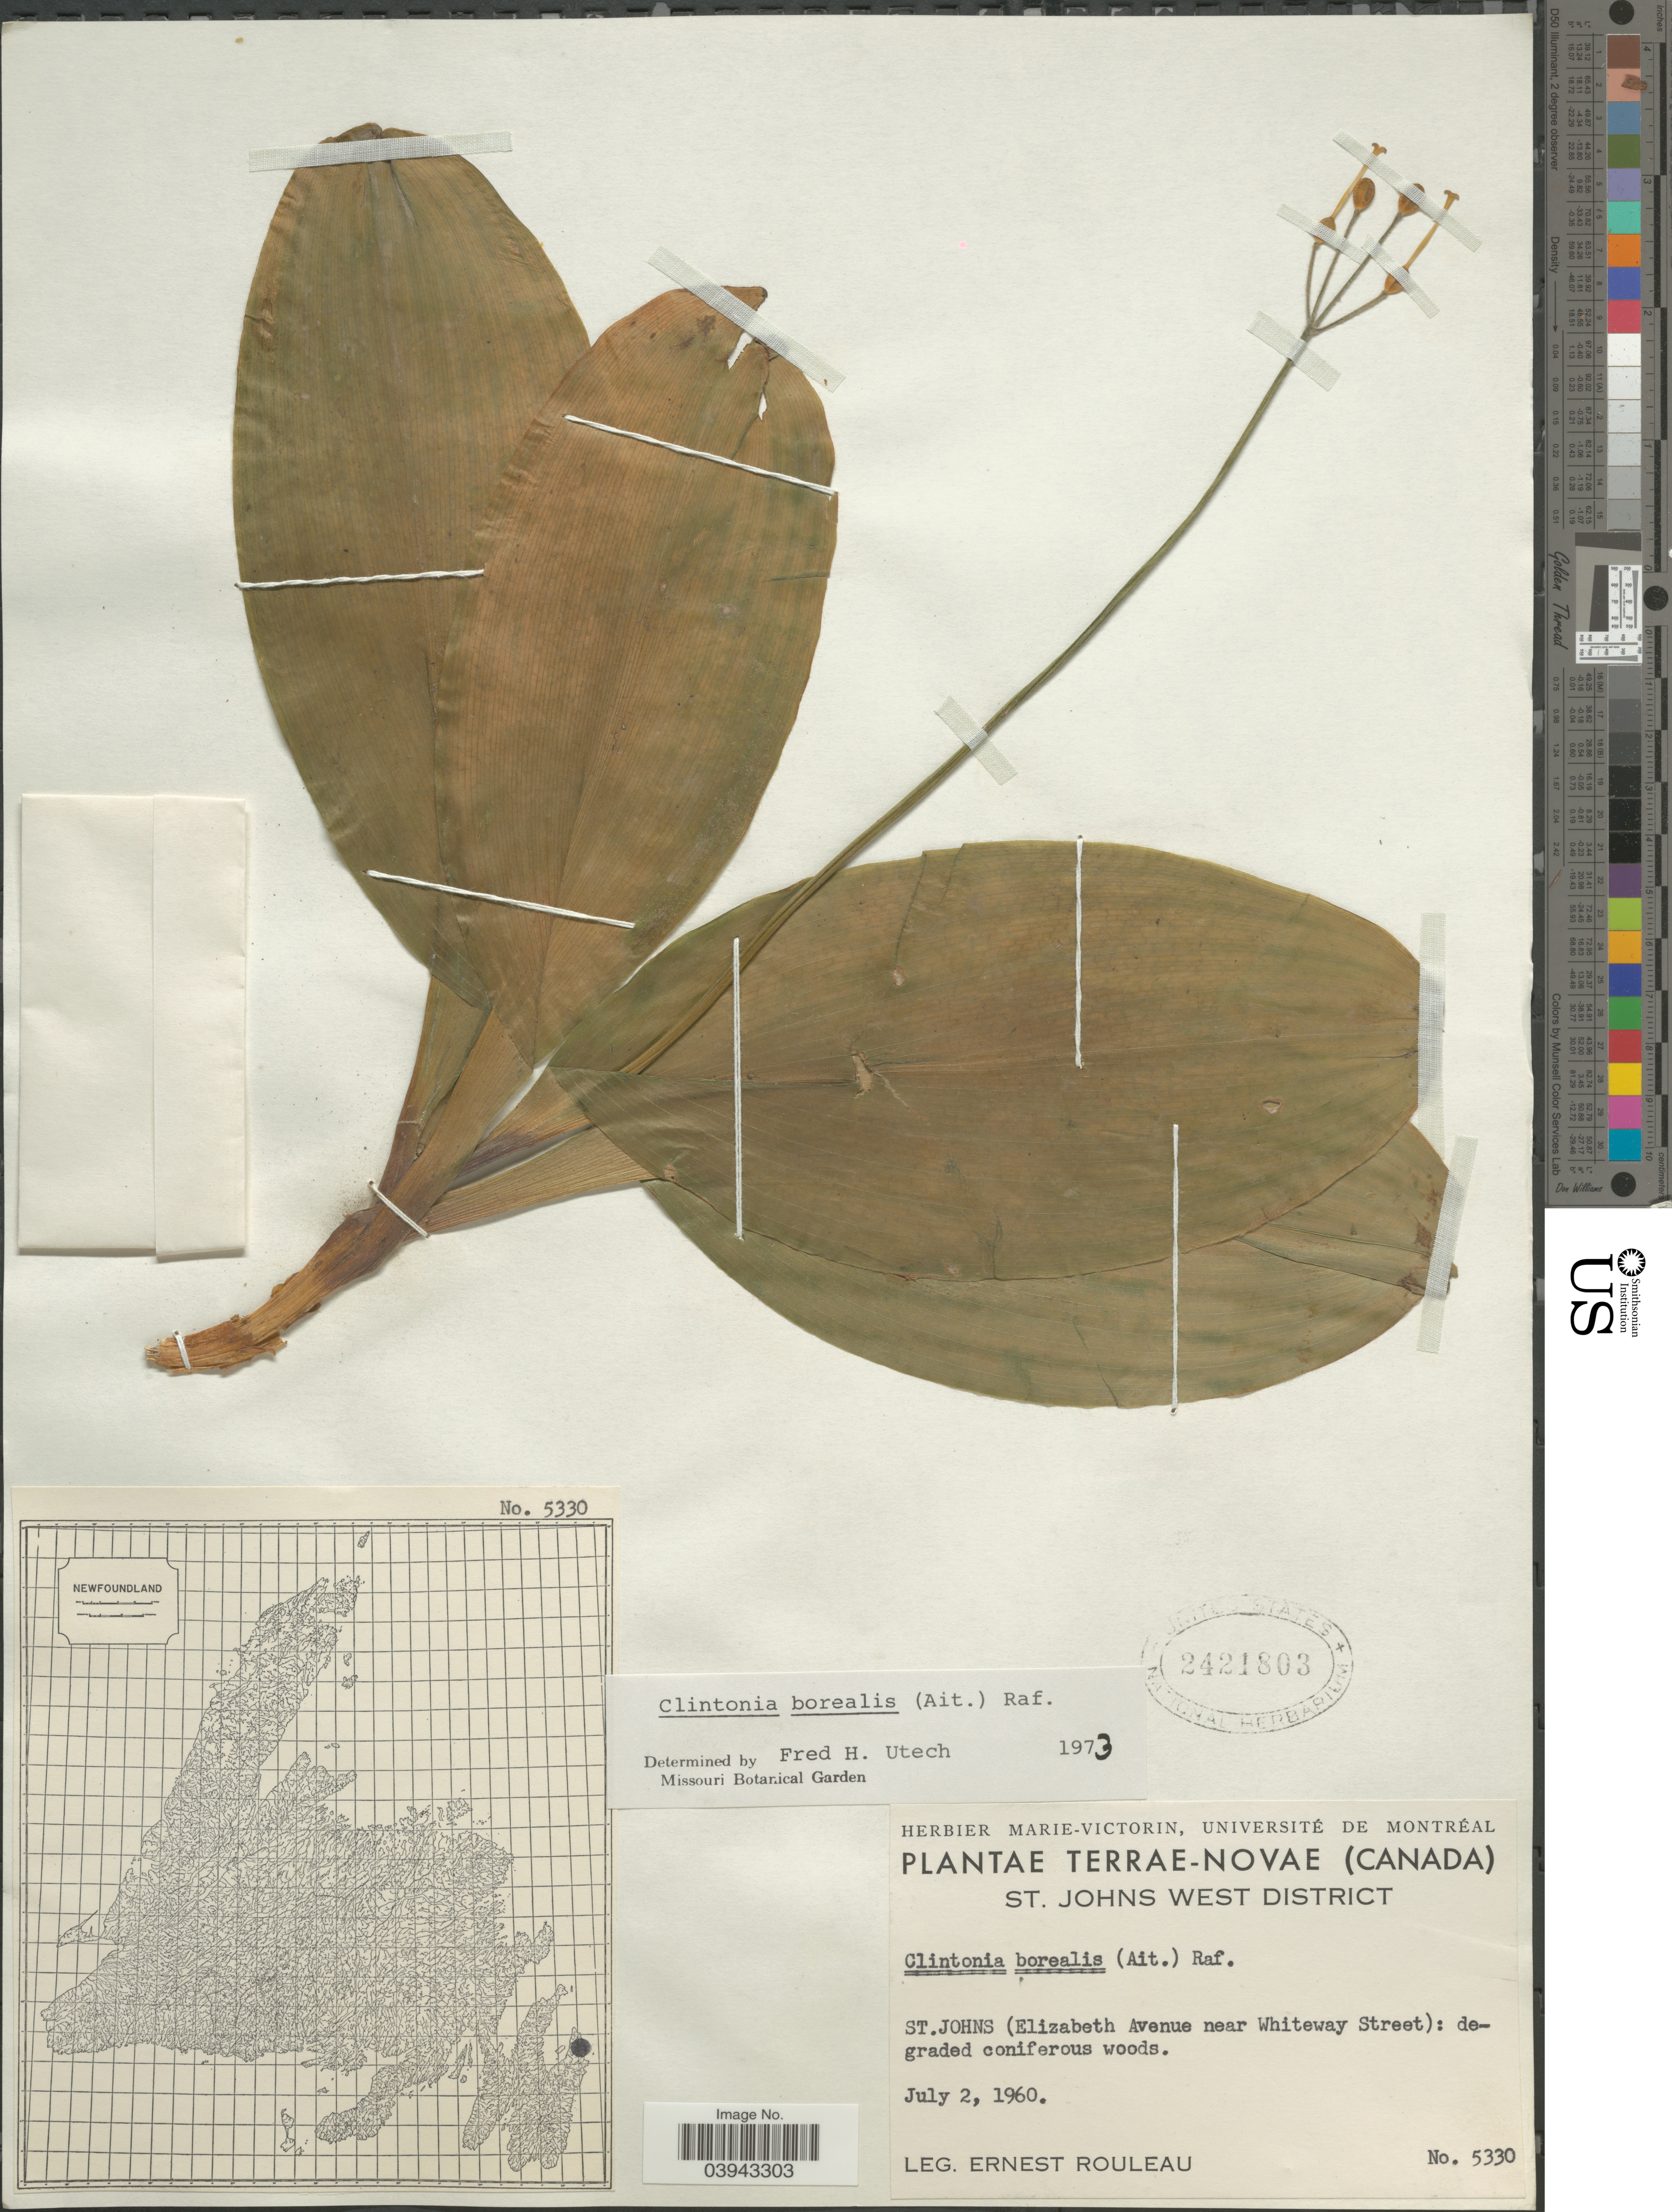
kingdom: Plantae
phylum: Tracheophyta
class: Liliopsida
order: Liliales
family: Liliaceae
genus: Clintonia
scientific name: Clintonia borealis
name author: (Aiton) Raf.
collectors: J. Rouleau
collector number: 5330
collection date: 1960-07-02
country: Canada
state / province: Newfoundland and Labrador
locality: Terrae-Novae. St. Johns West District. St.Johns (Elizabeth Avenue near Whiteway Street).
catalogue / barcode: US 2421803